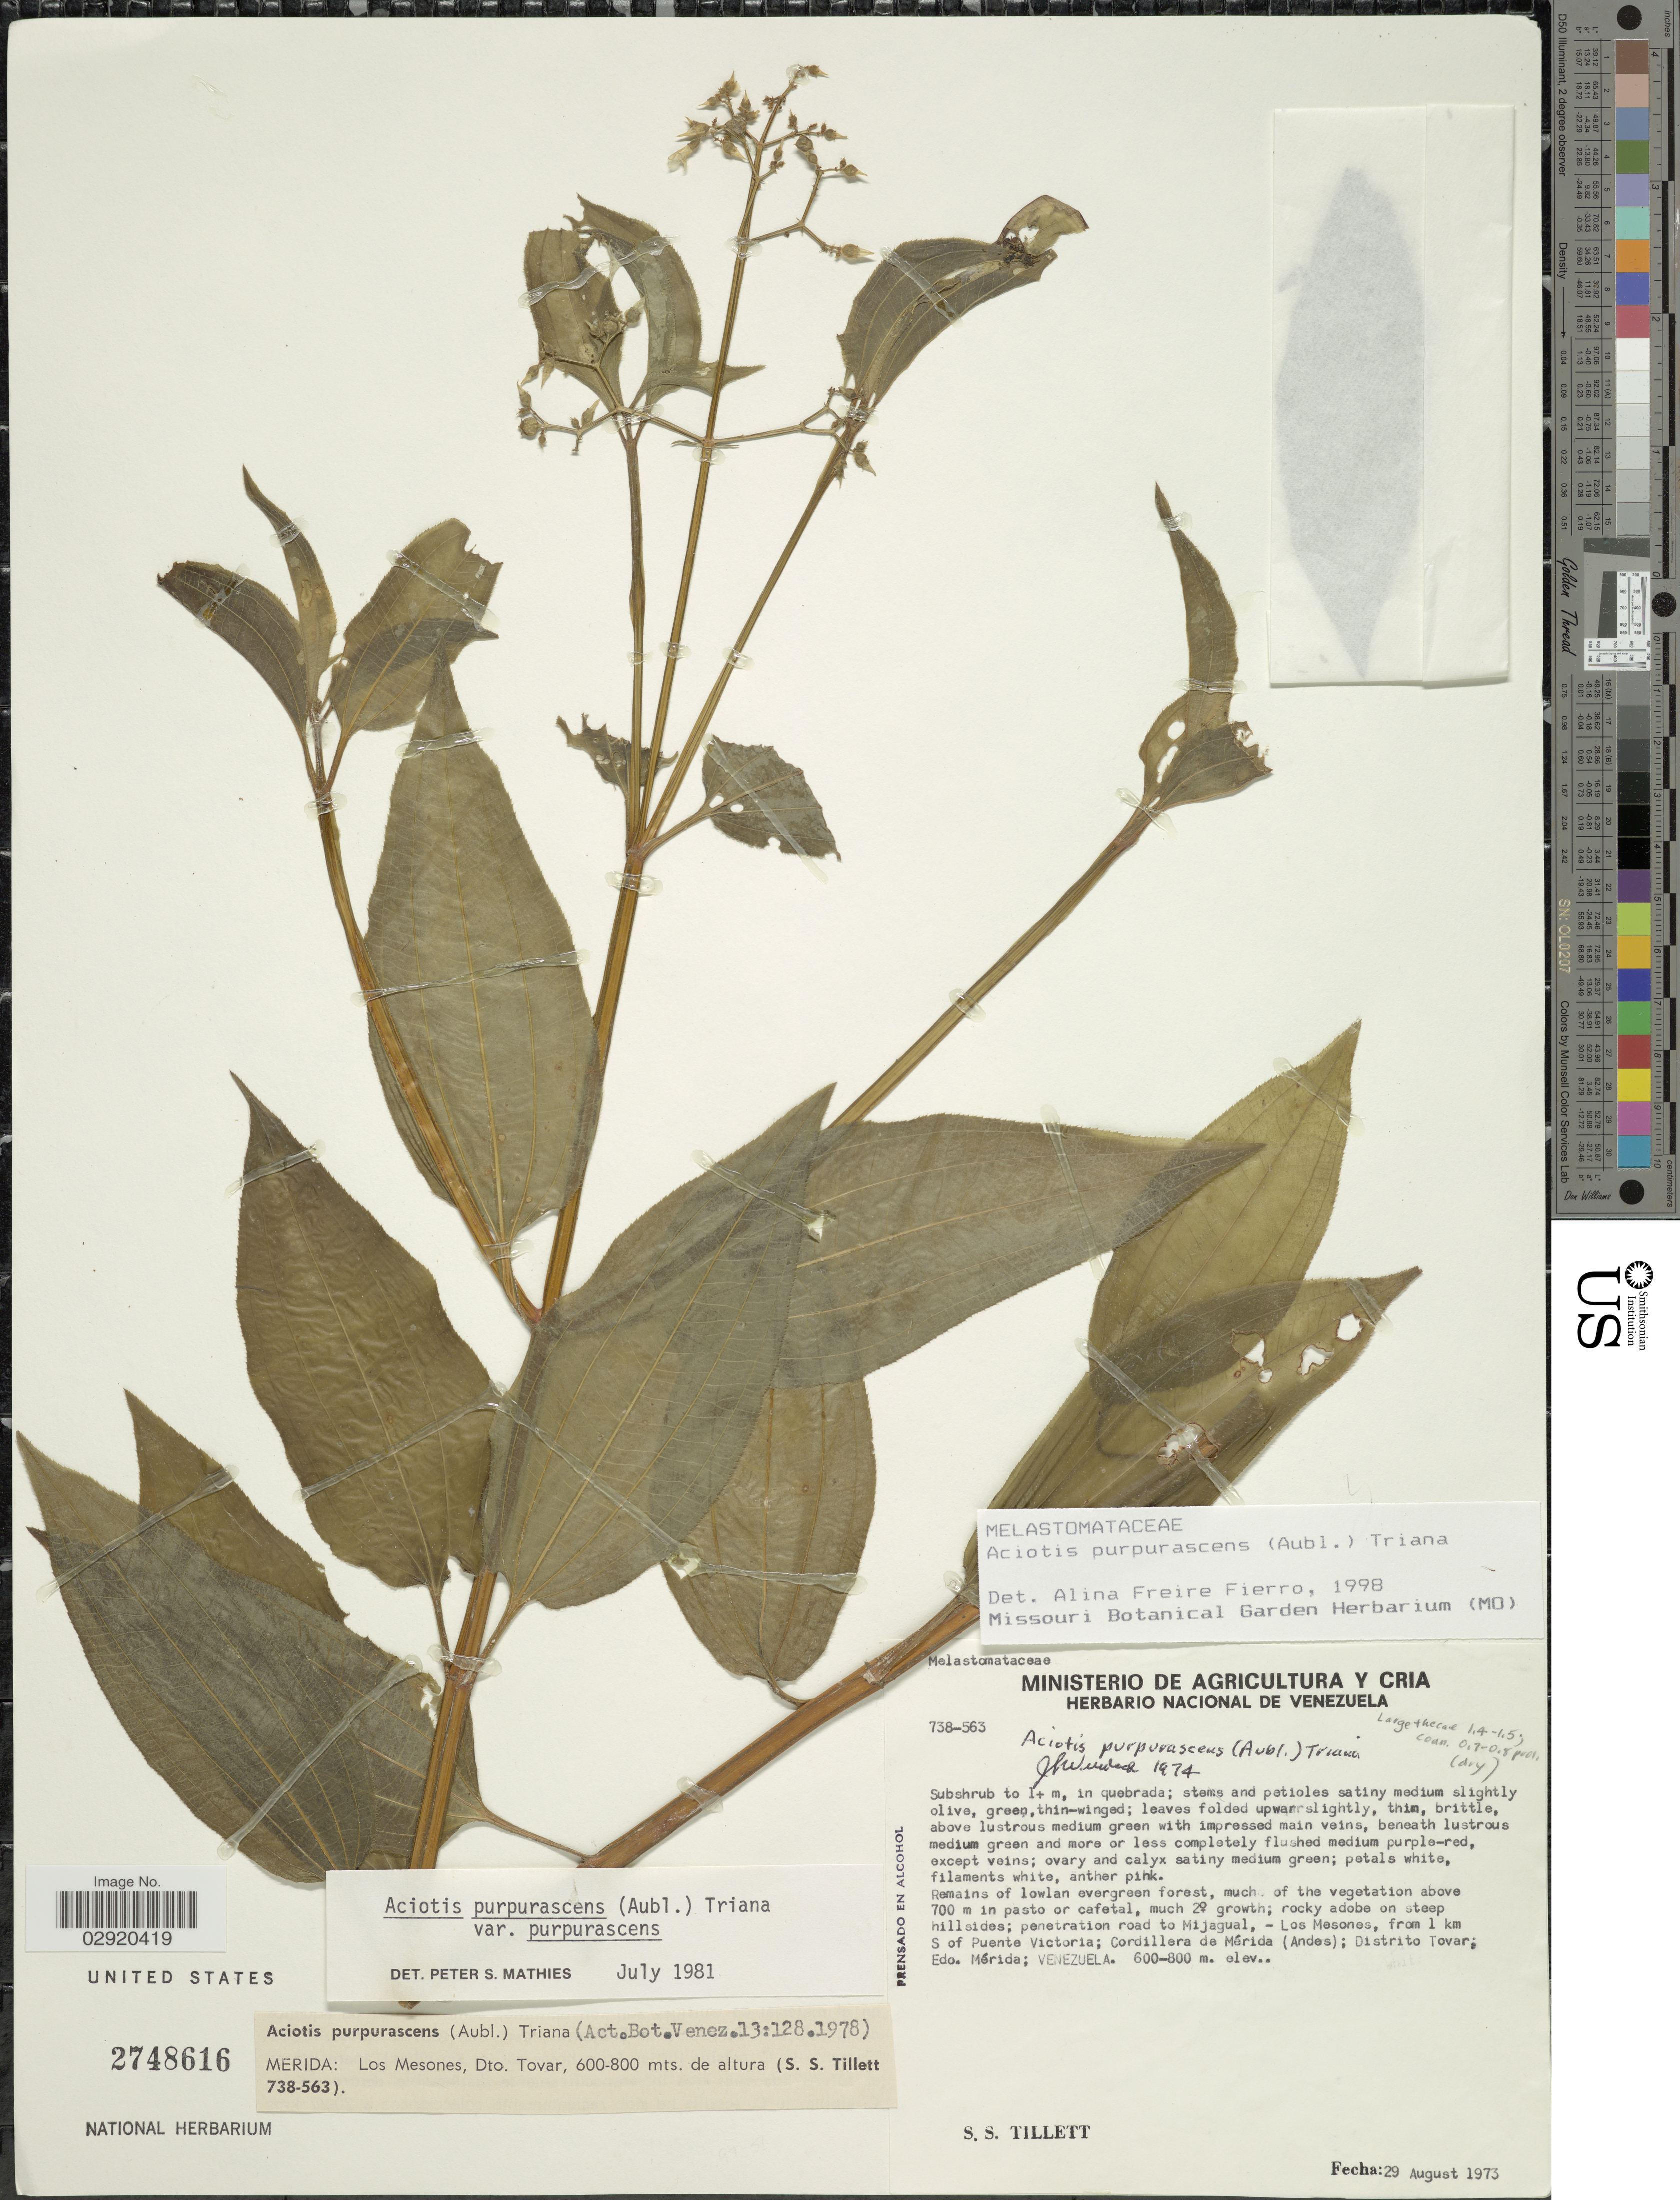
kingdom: Plantae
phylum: Tracheophyta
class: Magnoliopsida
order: Myrtales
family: Melastomataceae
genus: Aciotis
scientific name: Aciotis purpurascens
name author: (Aubl.) Triana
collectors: S. S. Tillett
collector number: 738-563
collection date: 1973-08-29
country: Venezuela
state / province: Mérida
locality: Penetration road to Mijagual - Los Mesones, from 1 km S of Puente Victoria; Cordillera de Mérida (Andes); Distrito Tovar; Edo. Mérida.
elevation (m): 600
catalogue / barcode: US 2748616